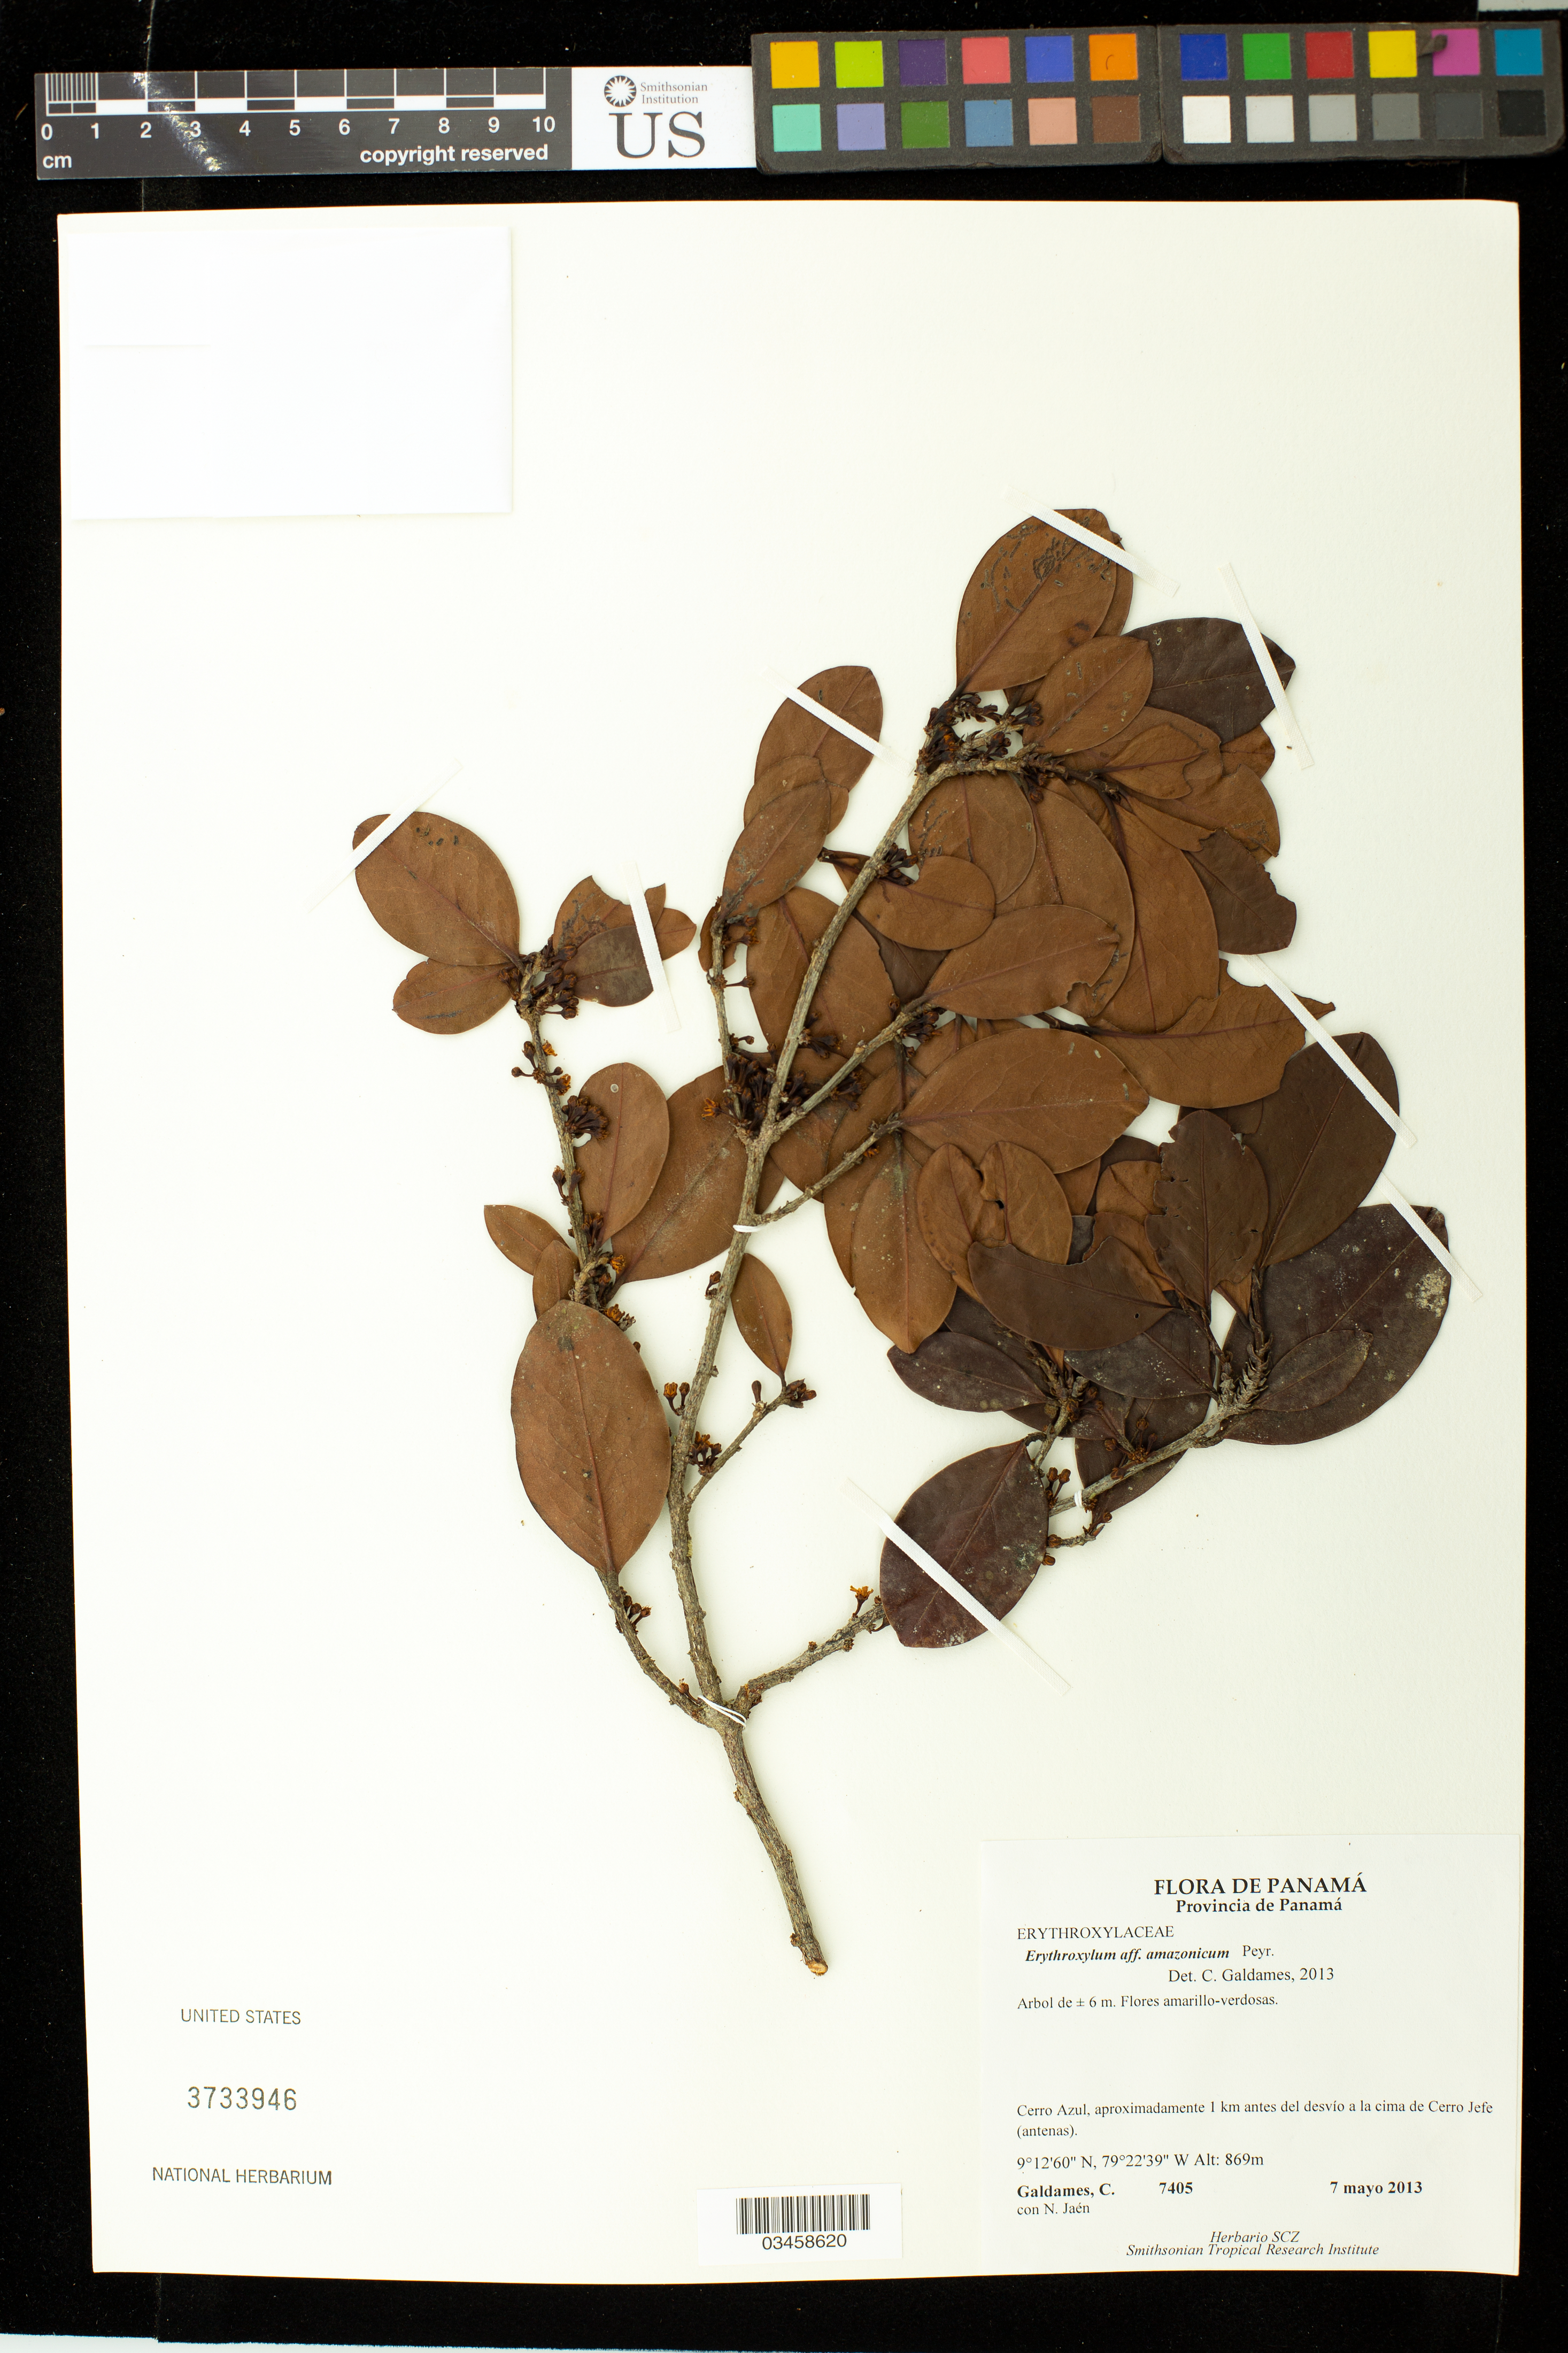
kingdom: Plantae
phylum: Tracheophyta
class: Magnoliopsida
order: Malpighiales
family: Erythroxylaceae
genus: Erythroxylum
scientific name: Erythroxylum amazonicum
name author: Peyr.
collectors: C. Galdames & N. Jaén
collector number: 7405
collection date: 2013-05-07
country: Panama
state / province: Panamá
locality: Cerro Azul, aproximadamente 1 km antes del desvio a la cima de Cerro Jefe (antenas).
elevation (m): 869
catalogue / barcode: US 3733946